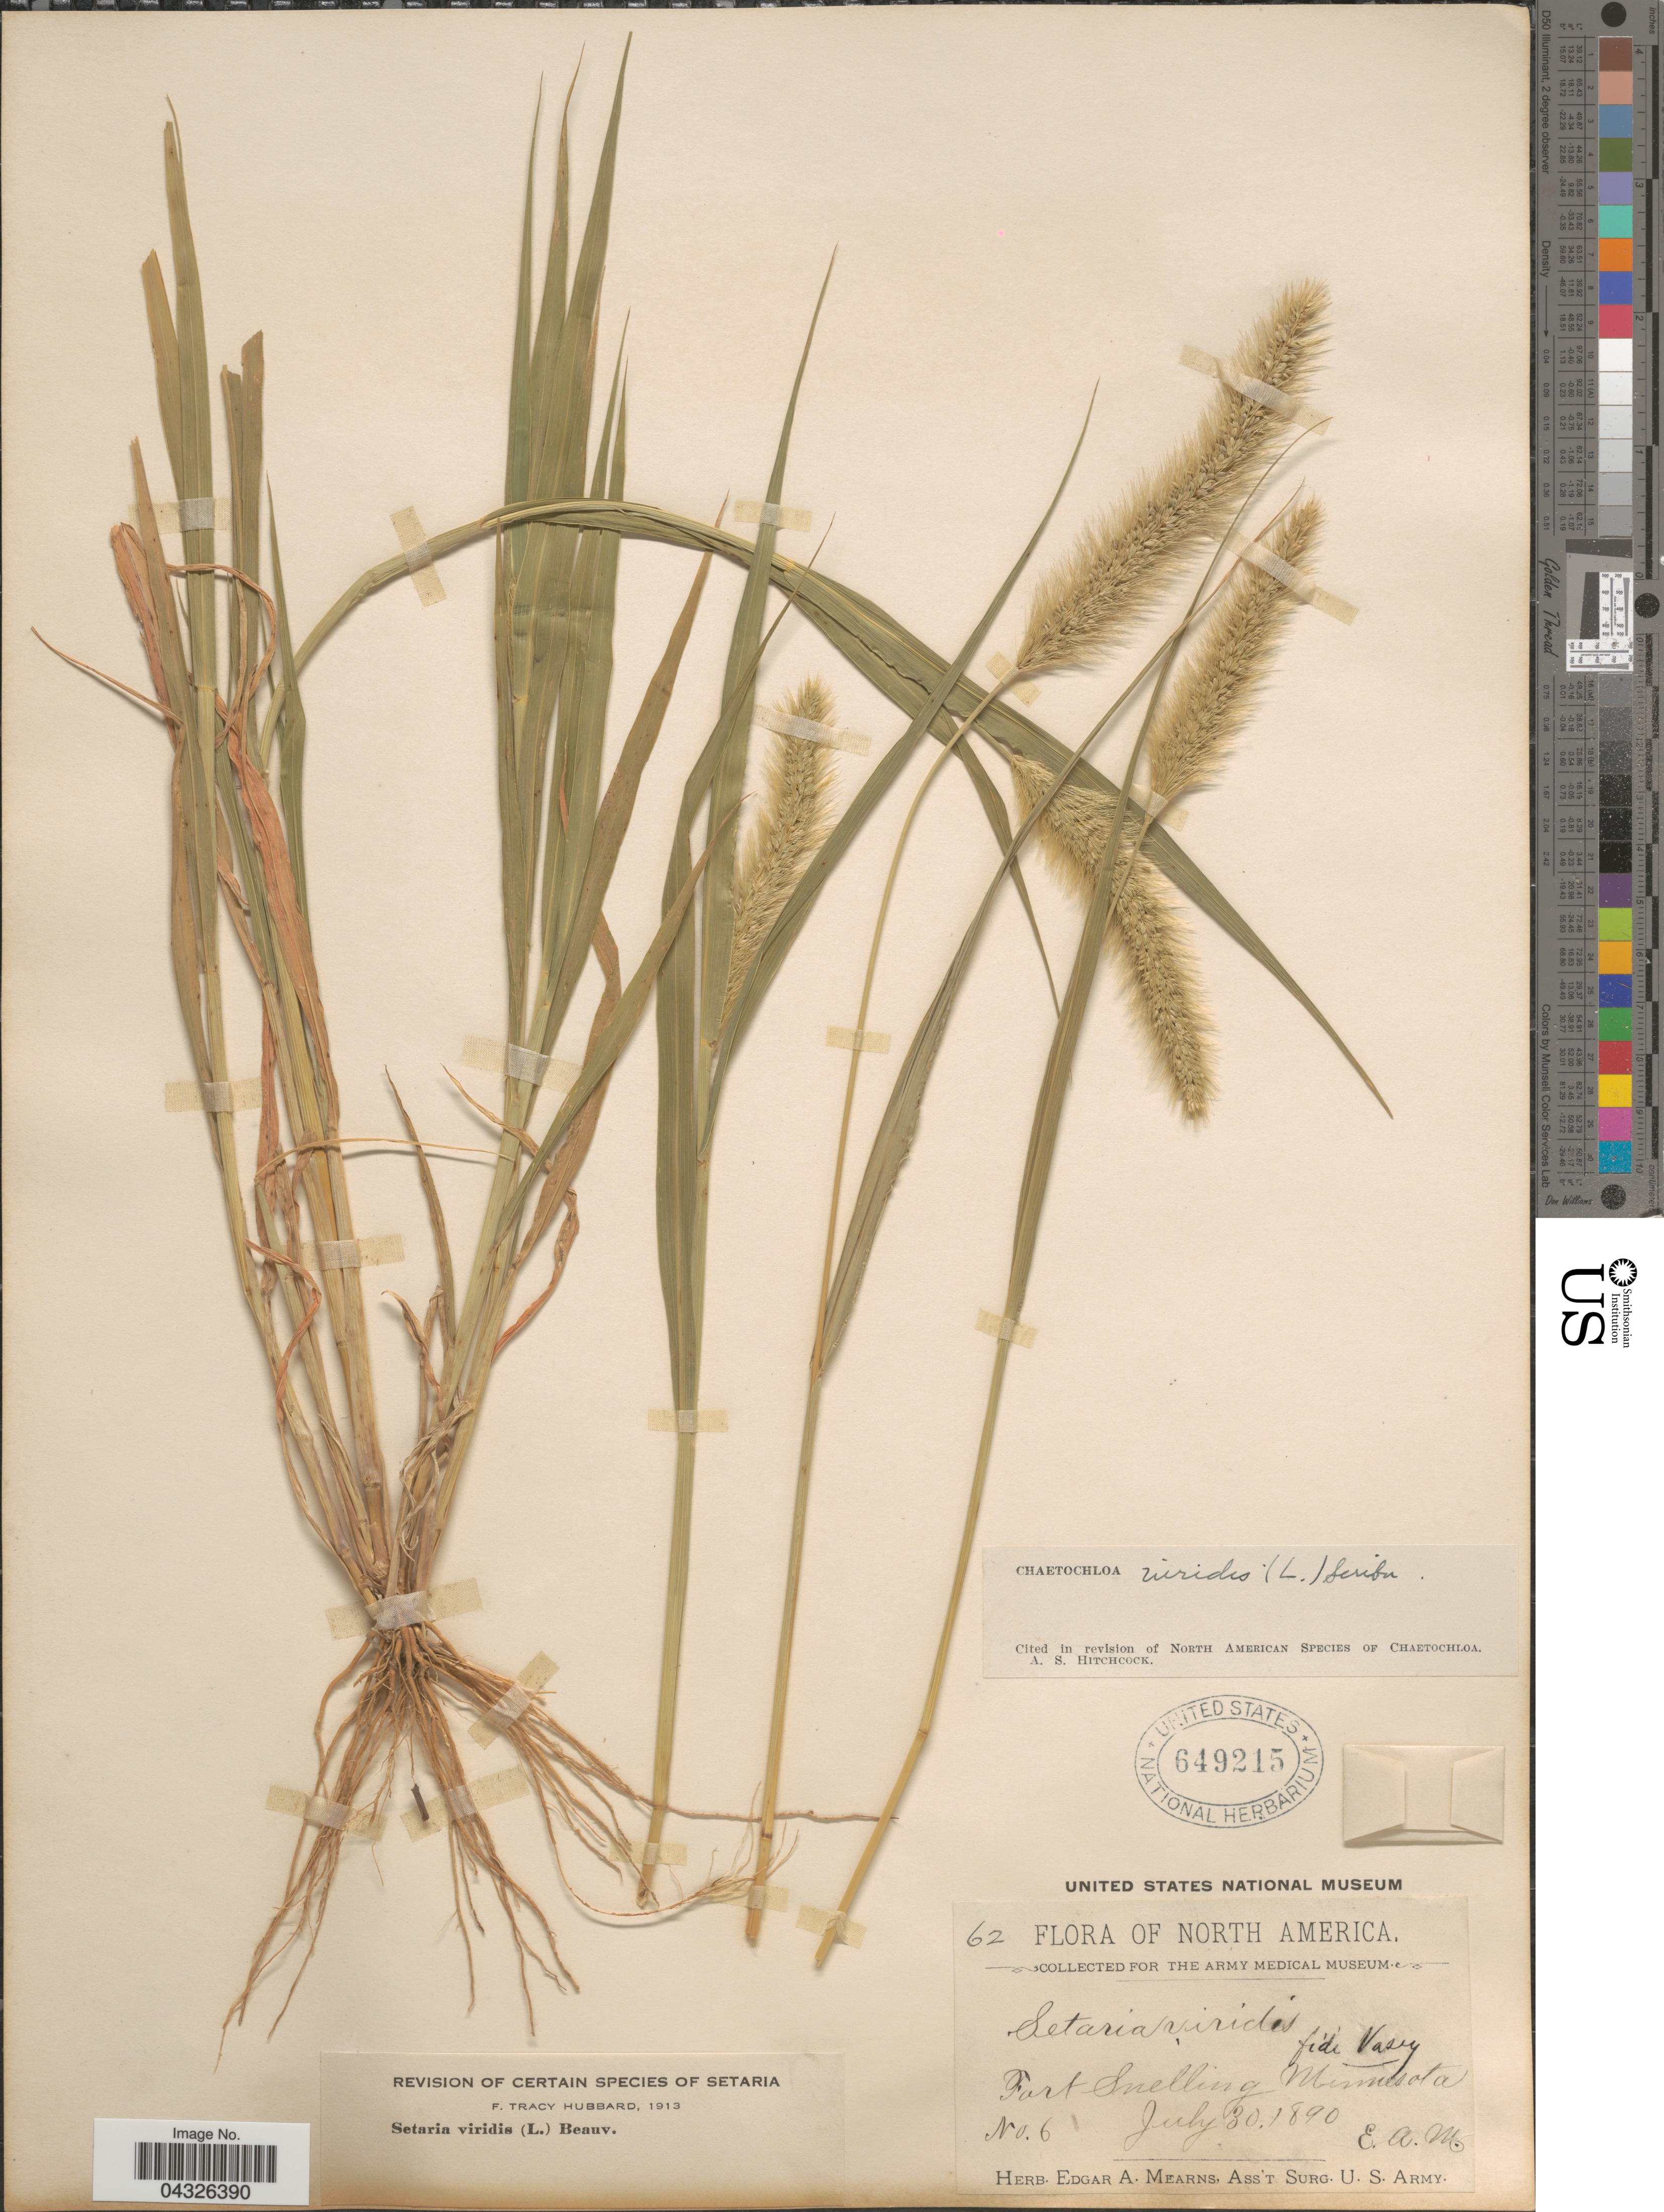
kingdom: Plantae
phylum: Tracheophyta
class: Liliopsida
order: Poales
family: Poaceae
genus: Setaria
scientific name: Setaria viridis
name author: (L.) P. Beauv.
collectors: E. A. Mearns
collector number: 6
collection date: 1890-07-30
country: United States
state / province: Minnesota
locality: Fort Snelling.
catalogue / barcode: US 649215